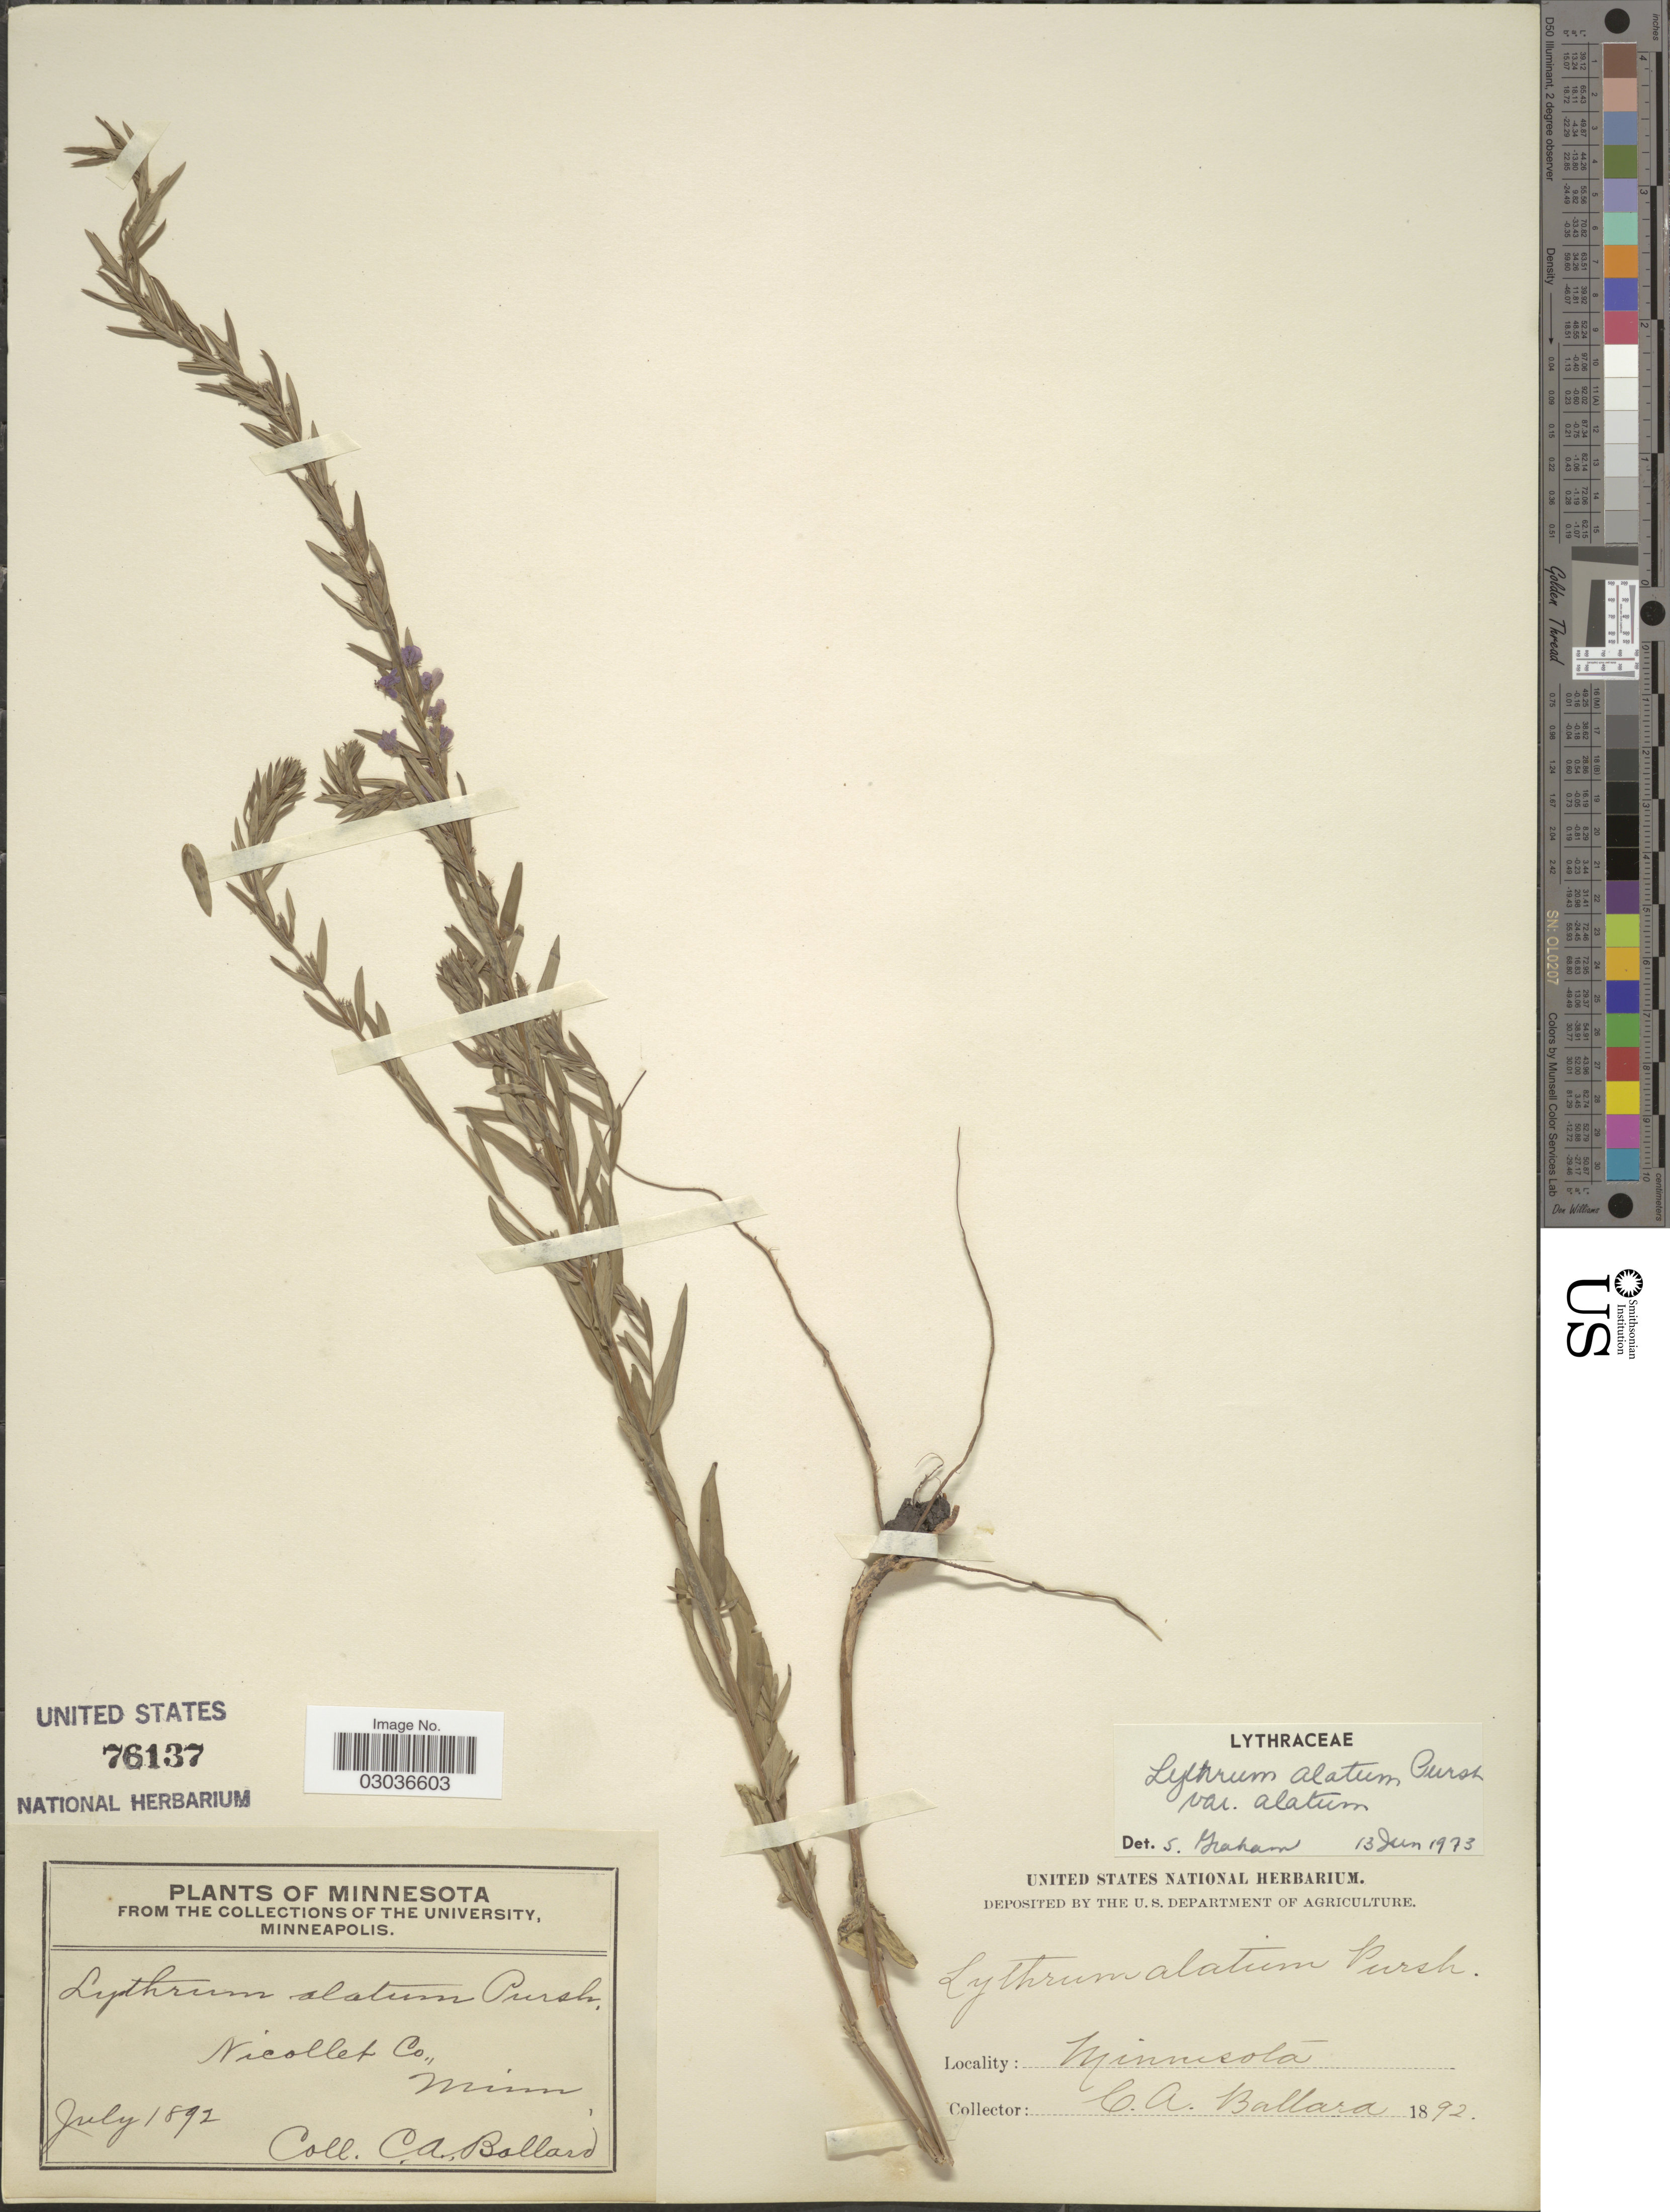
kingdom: Plantae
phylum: Tracheophyta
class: Magnoliopsida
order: Myrtales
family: Lythraceae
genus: Lythrum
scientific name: Lythrum alatum var. alatum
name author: Pursh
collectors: C. A. Ballard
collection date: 1892-07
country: United States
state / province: Minnesota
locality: Nicollet Co.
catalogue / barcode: US 76137